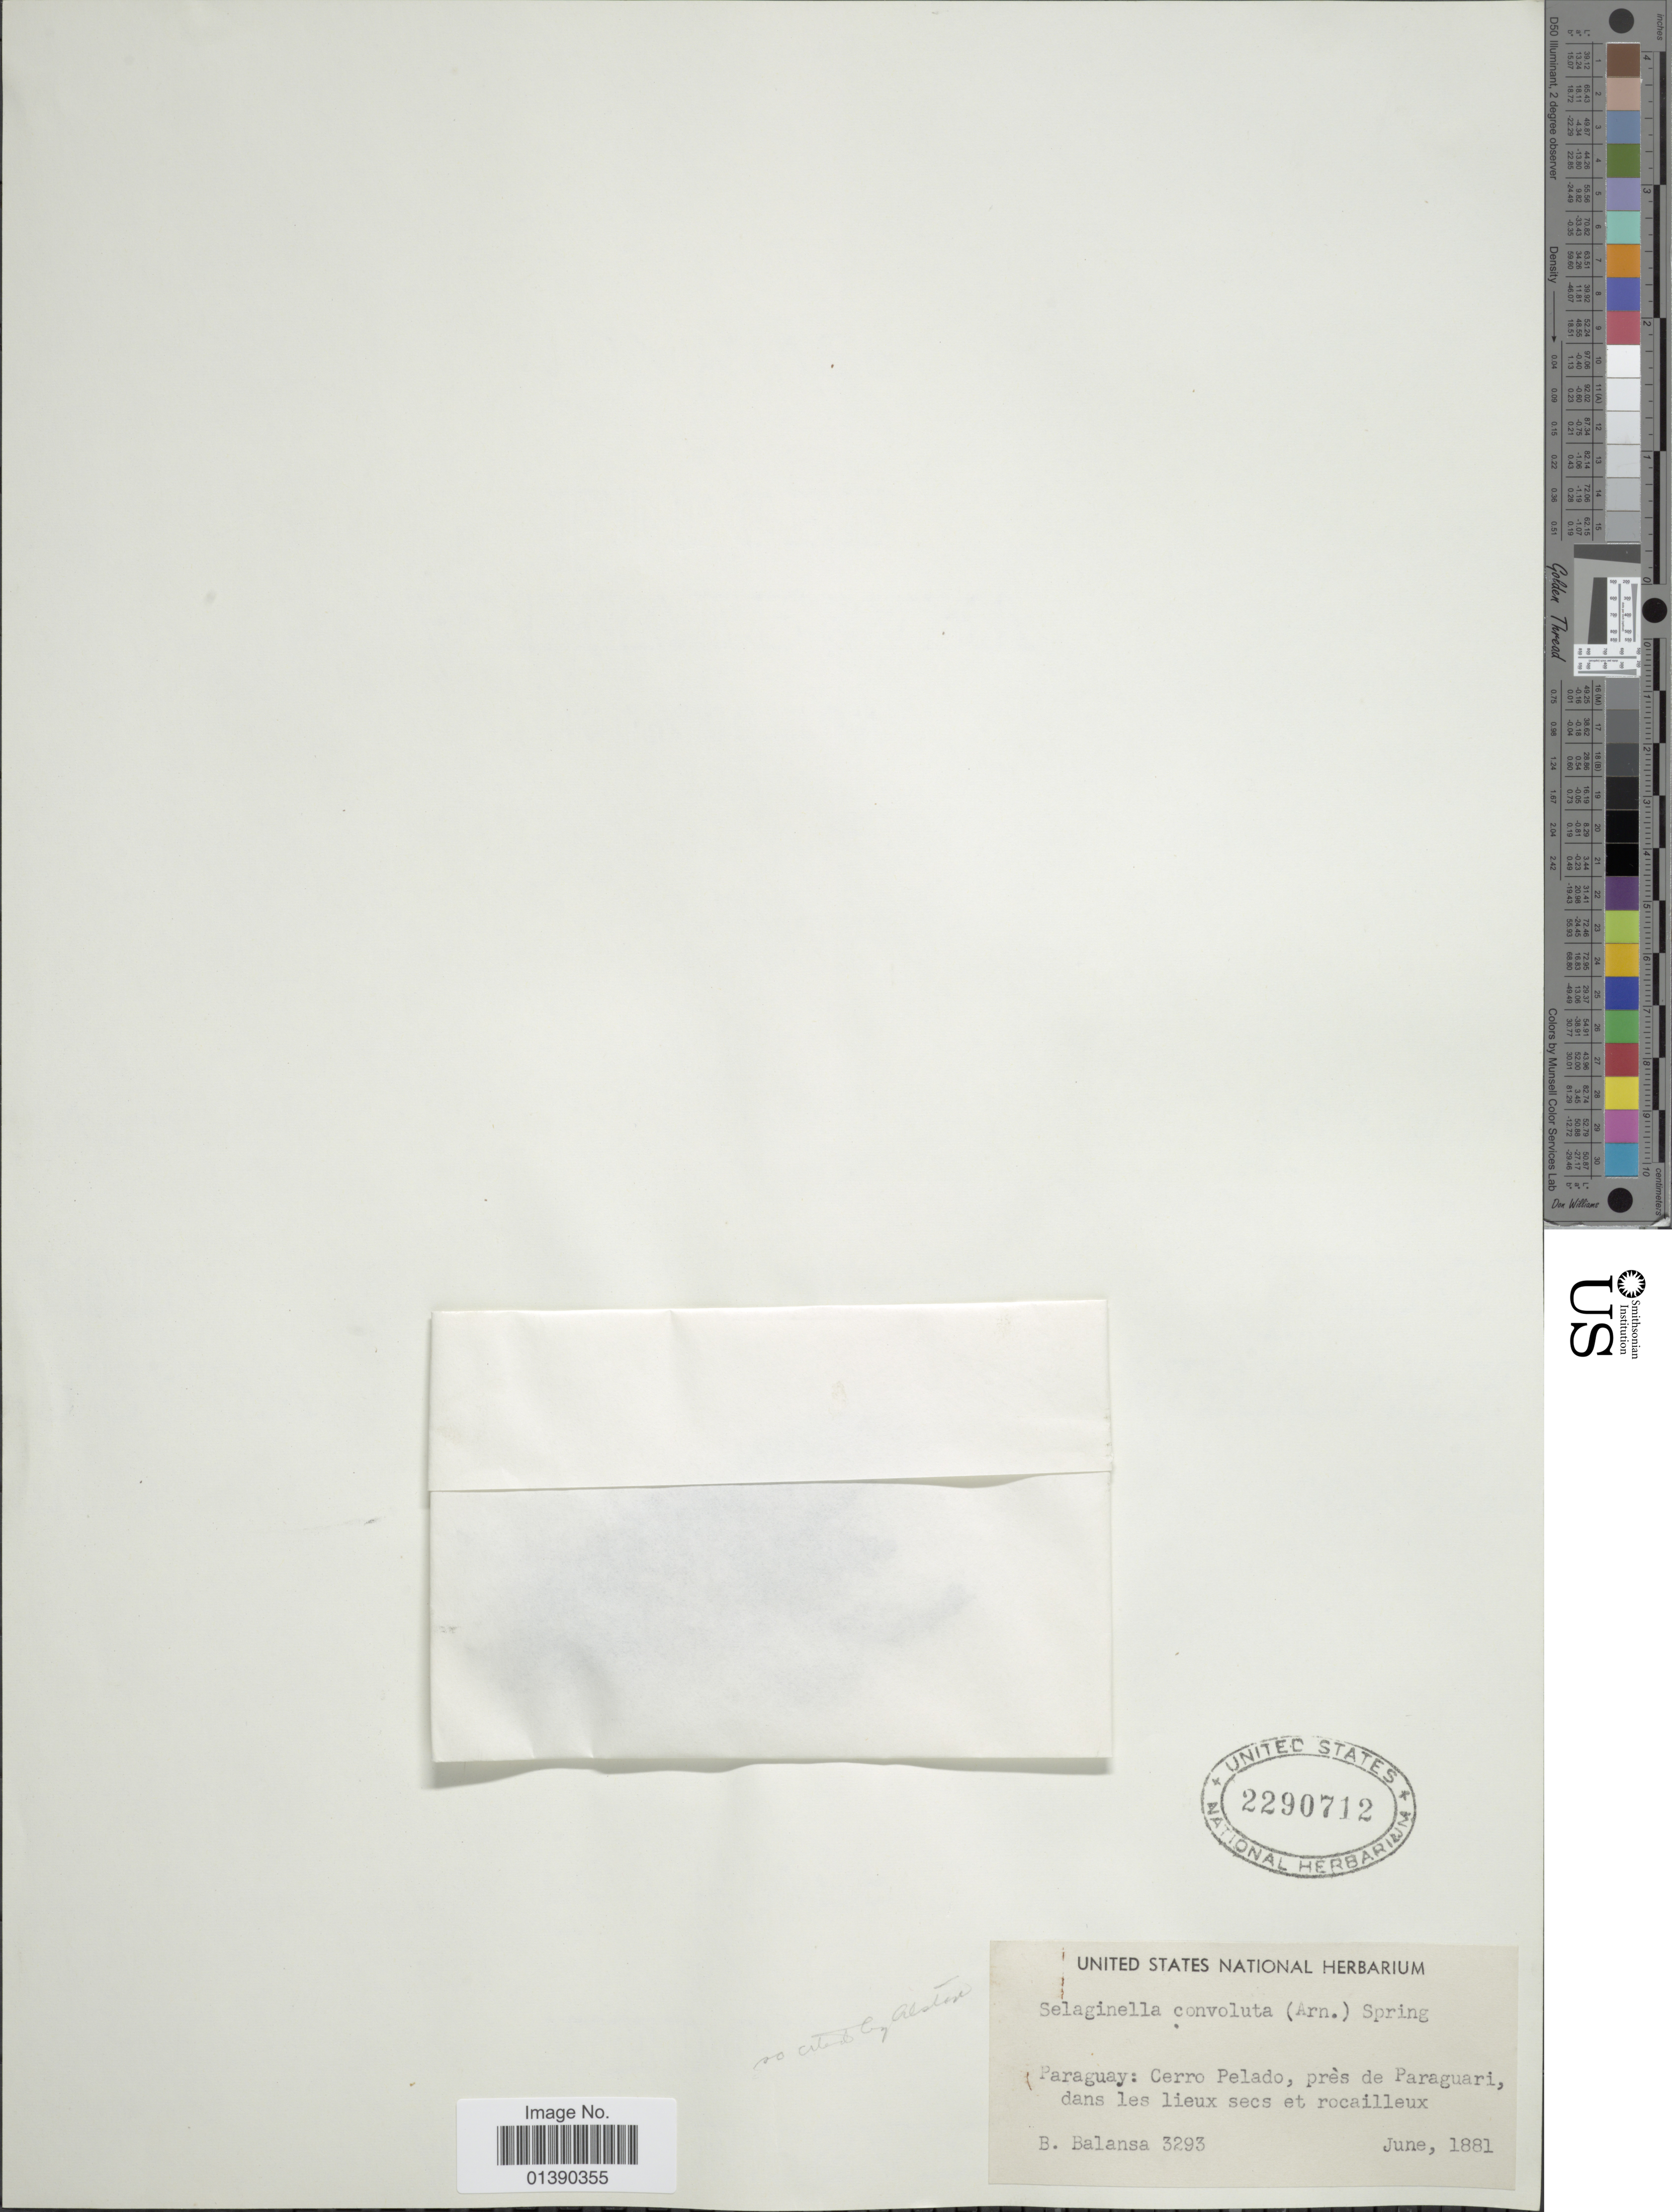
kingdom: Plantae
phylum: Tracheophyta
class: Lycopodiopsida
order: Selaginellales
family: Selaginellaceae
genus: Selaginella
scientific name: Selaginella convoluta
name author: (Arn.) Spring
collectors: B. Balansa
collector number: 3293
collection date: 1881-06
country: Paraguay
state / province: Paraguari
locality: Cerro Pelado, près de Paraguari, dans les lieux secs et rocailleux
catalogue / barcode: US 2290712